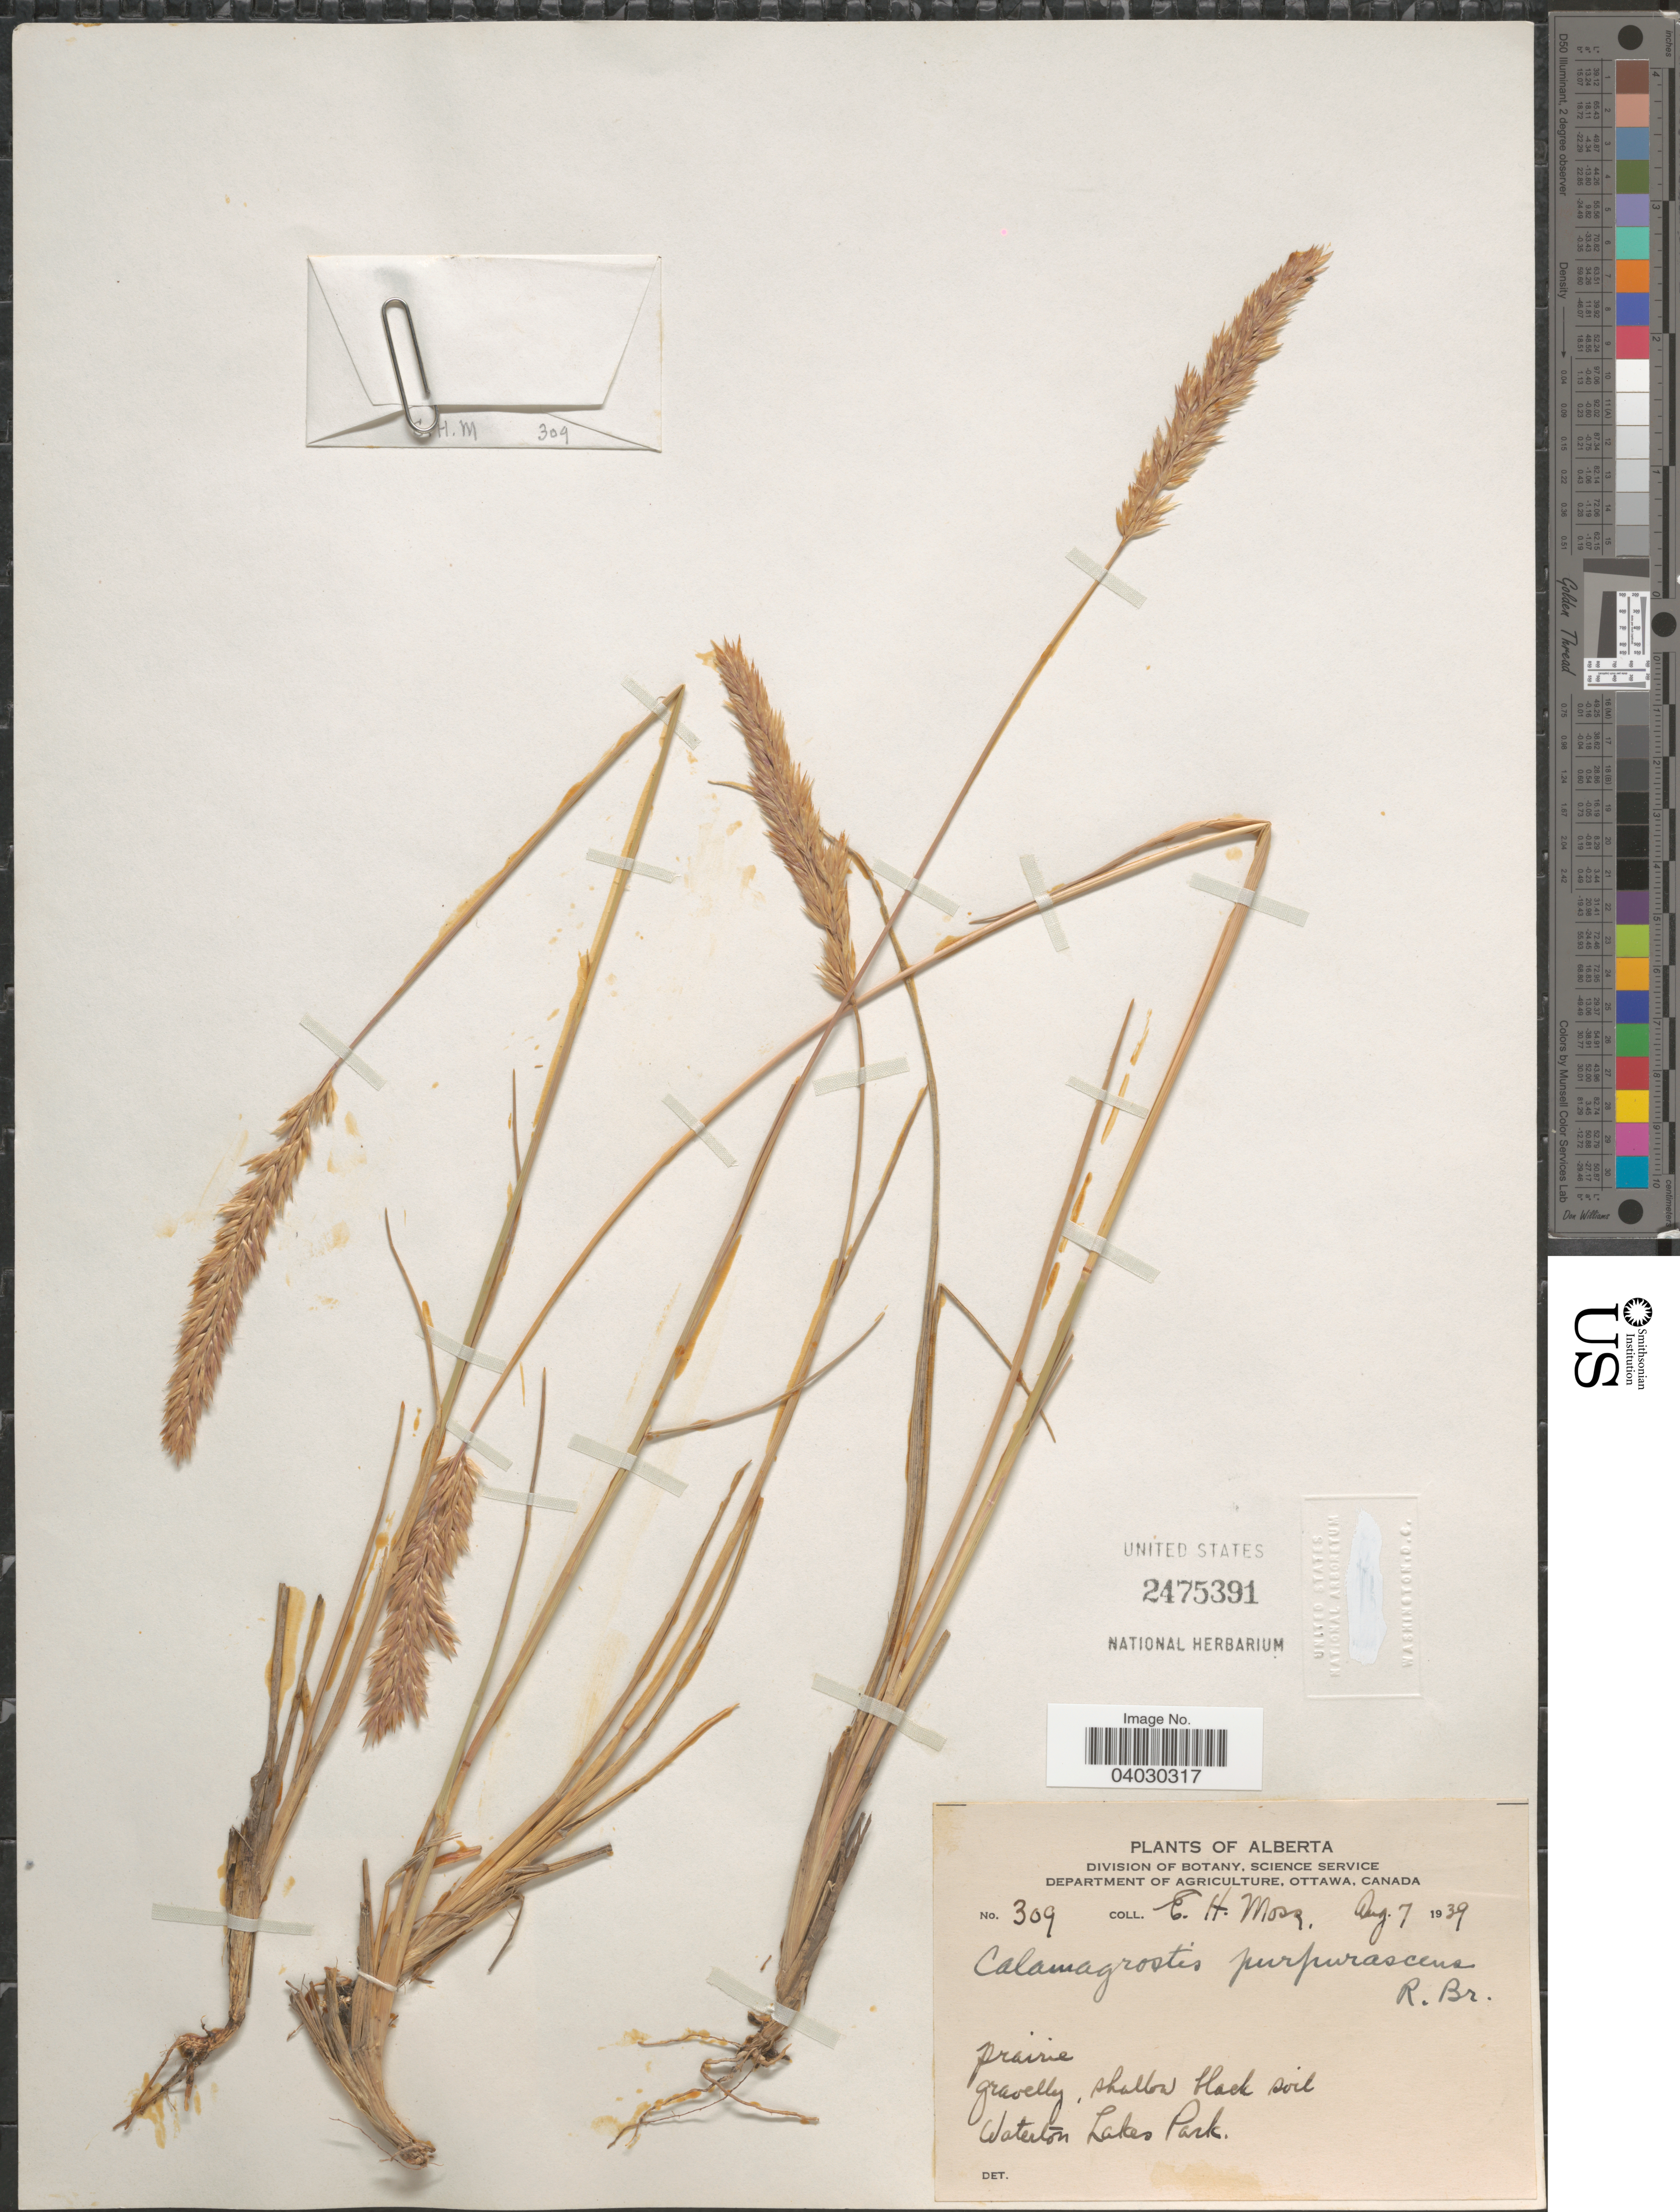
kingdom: Plantae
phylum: Tracheophyta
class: Liliopsida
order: Poales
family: Poaceae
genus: Calamagrostis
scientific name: Calamagrostis purpurascens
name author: R. Br.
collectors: E. Moss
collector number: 309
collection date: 1939-08-07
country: Canada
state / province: Alberta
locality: Waterton Lakes Park.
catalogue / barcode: US 2475391